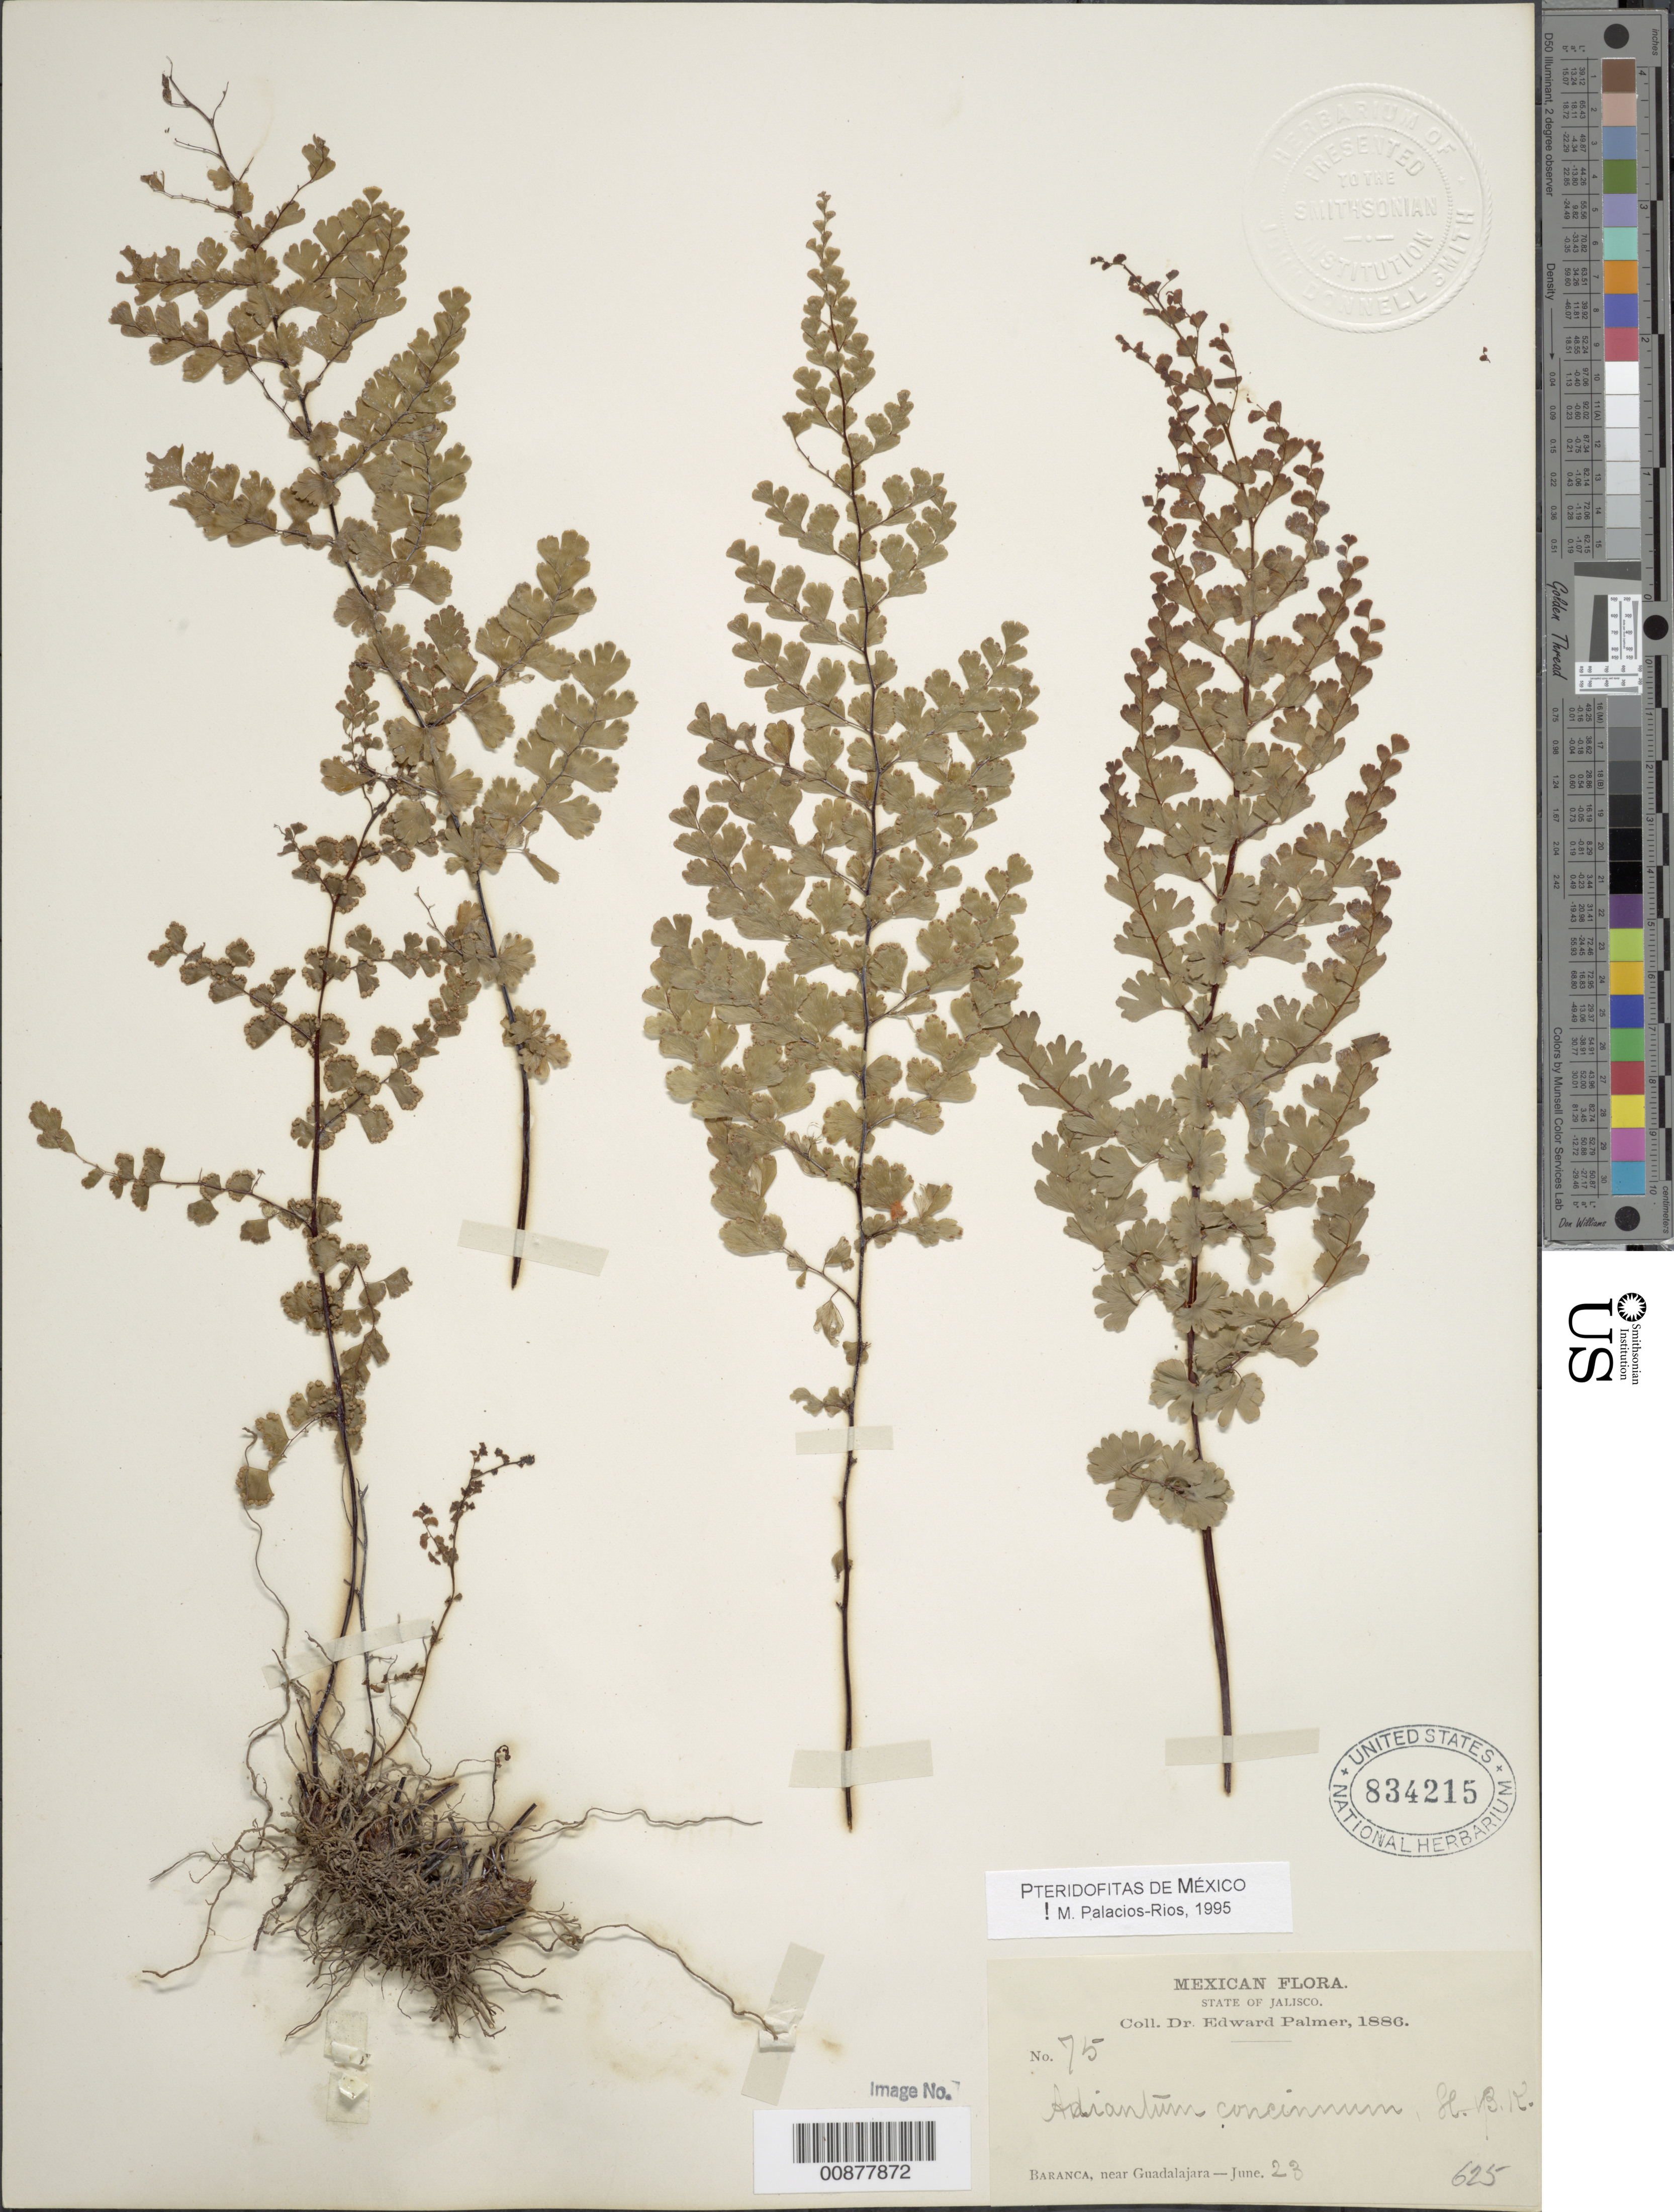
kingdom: Plantae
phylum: Tracheophyta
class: Polypodiopsida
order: Polypodiales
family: Pteridaceae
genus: Adiantum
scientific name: Adiantum concinnum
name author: Humb. & Bonpl. ex Willd.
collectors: E. Palmer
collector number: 75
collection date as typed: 23 Jun 1886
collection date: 1886-06-23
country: Mexico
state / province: Jalisco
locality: Barranca, near Guadalajara, Jalisco.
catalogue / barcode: US 834215